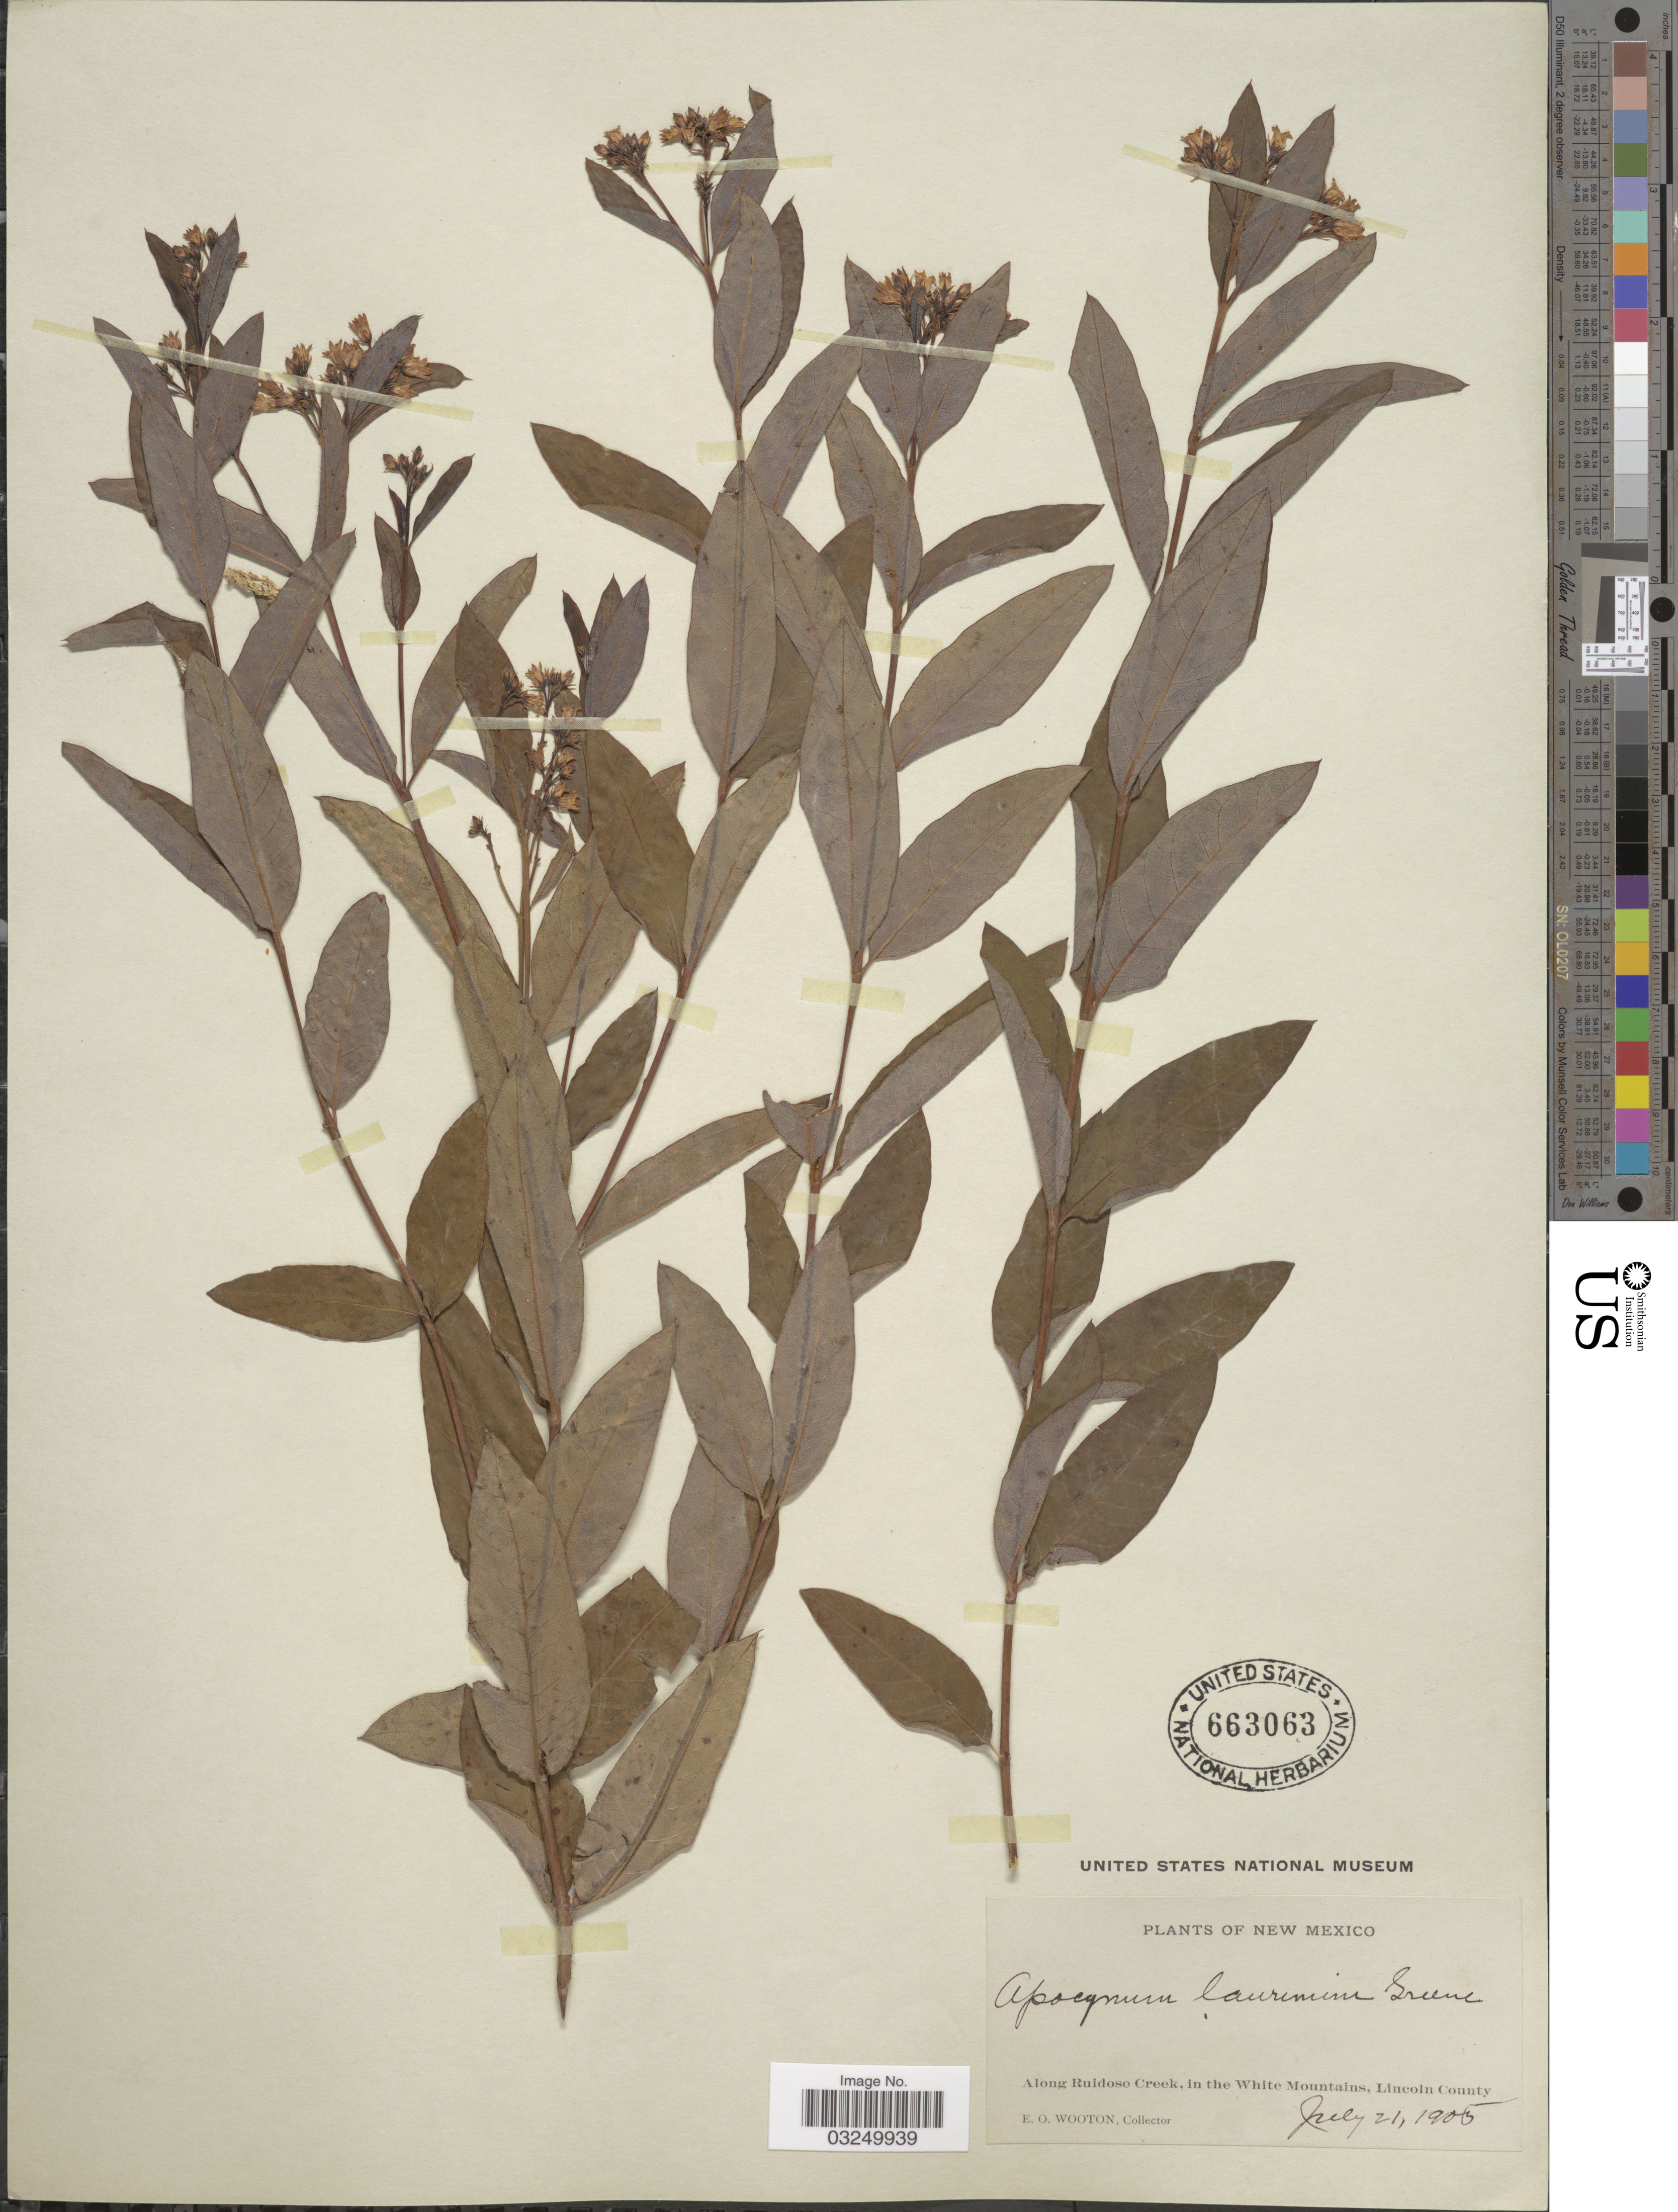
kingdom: Plantae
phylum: Tracheophyta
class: Magnoliopsida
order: Gentianales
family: Apocynaceae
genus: Apocynum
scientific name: Apocynum laurinum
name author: Greene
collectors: E. O. Wooton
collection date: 1905-07-21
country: United States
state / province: New Mexico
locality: Along Ruidoso Creek, in the White Mountains, Lincoln County.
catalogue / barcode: US 663063